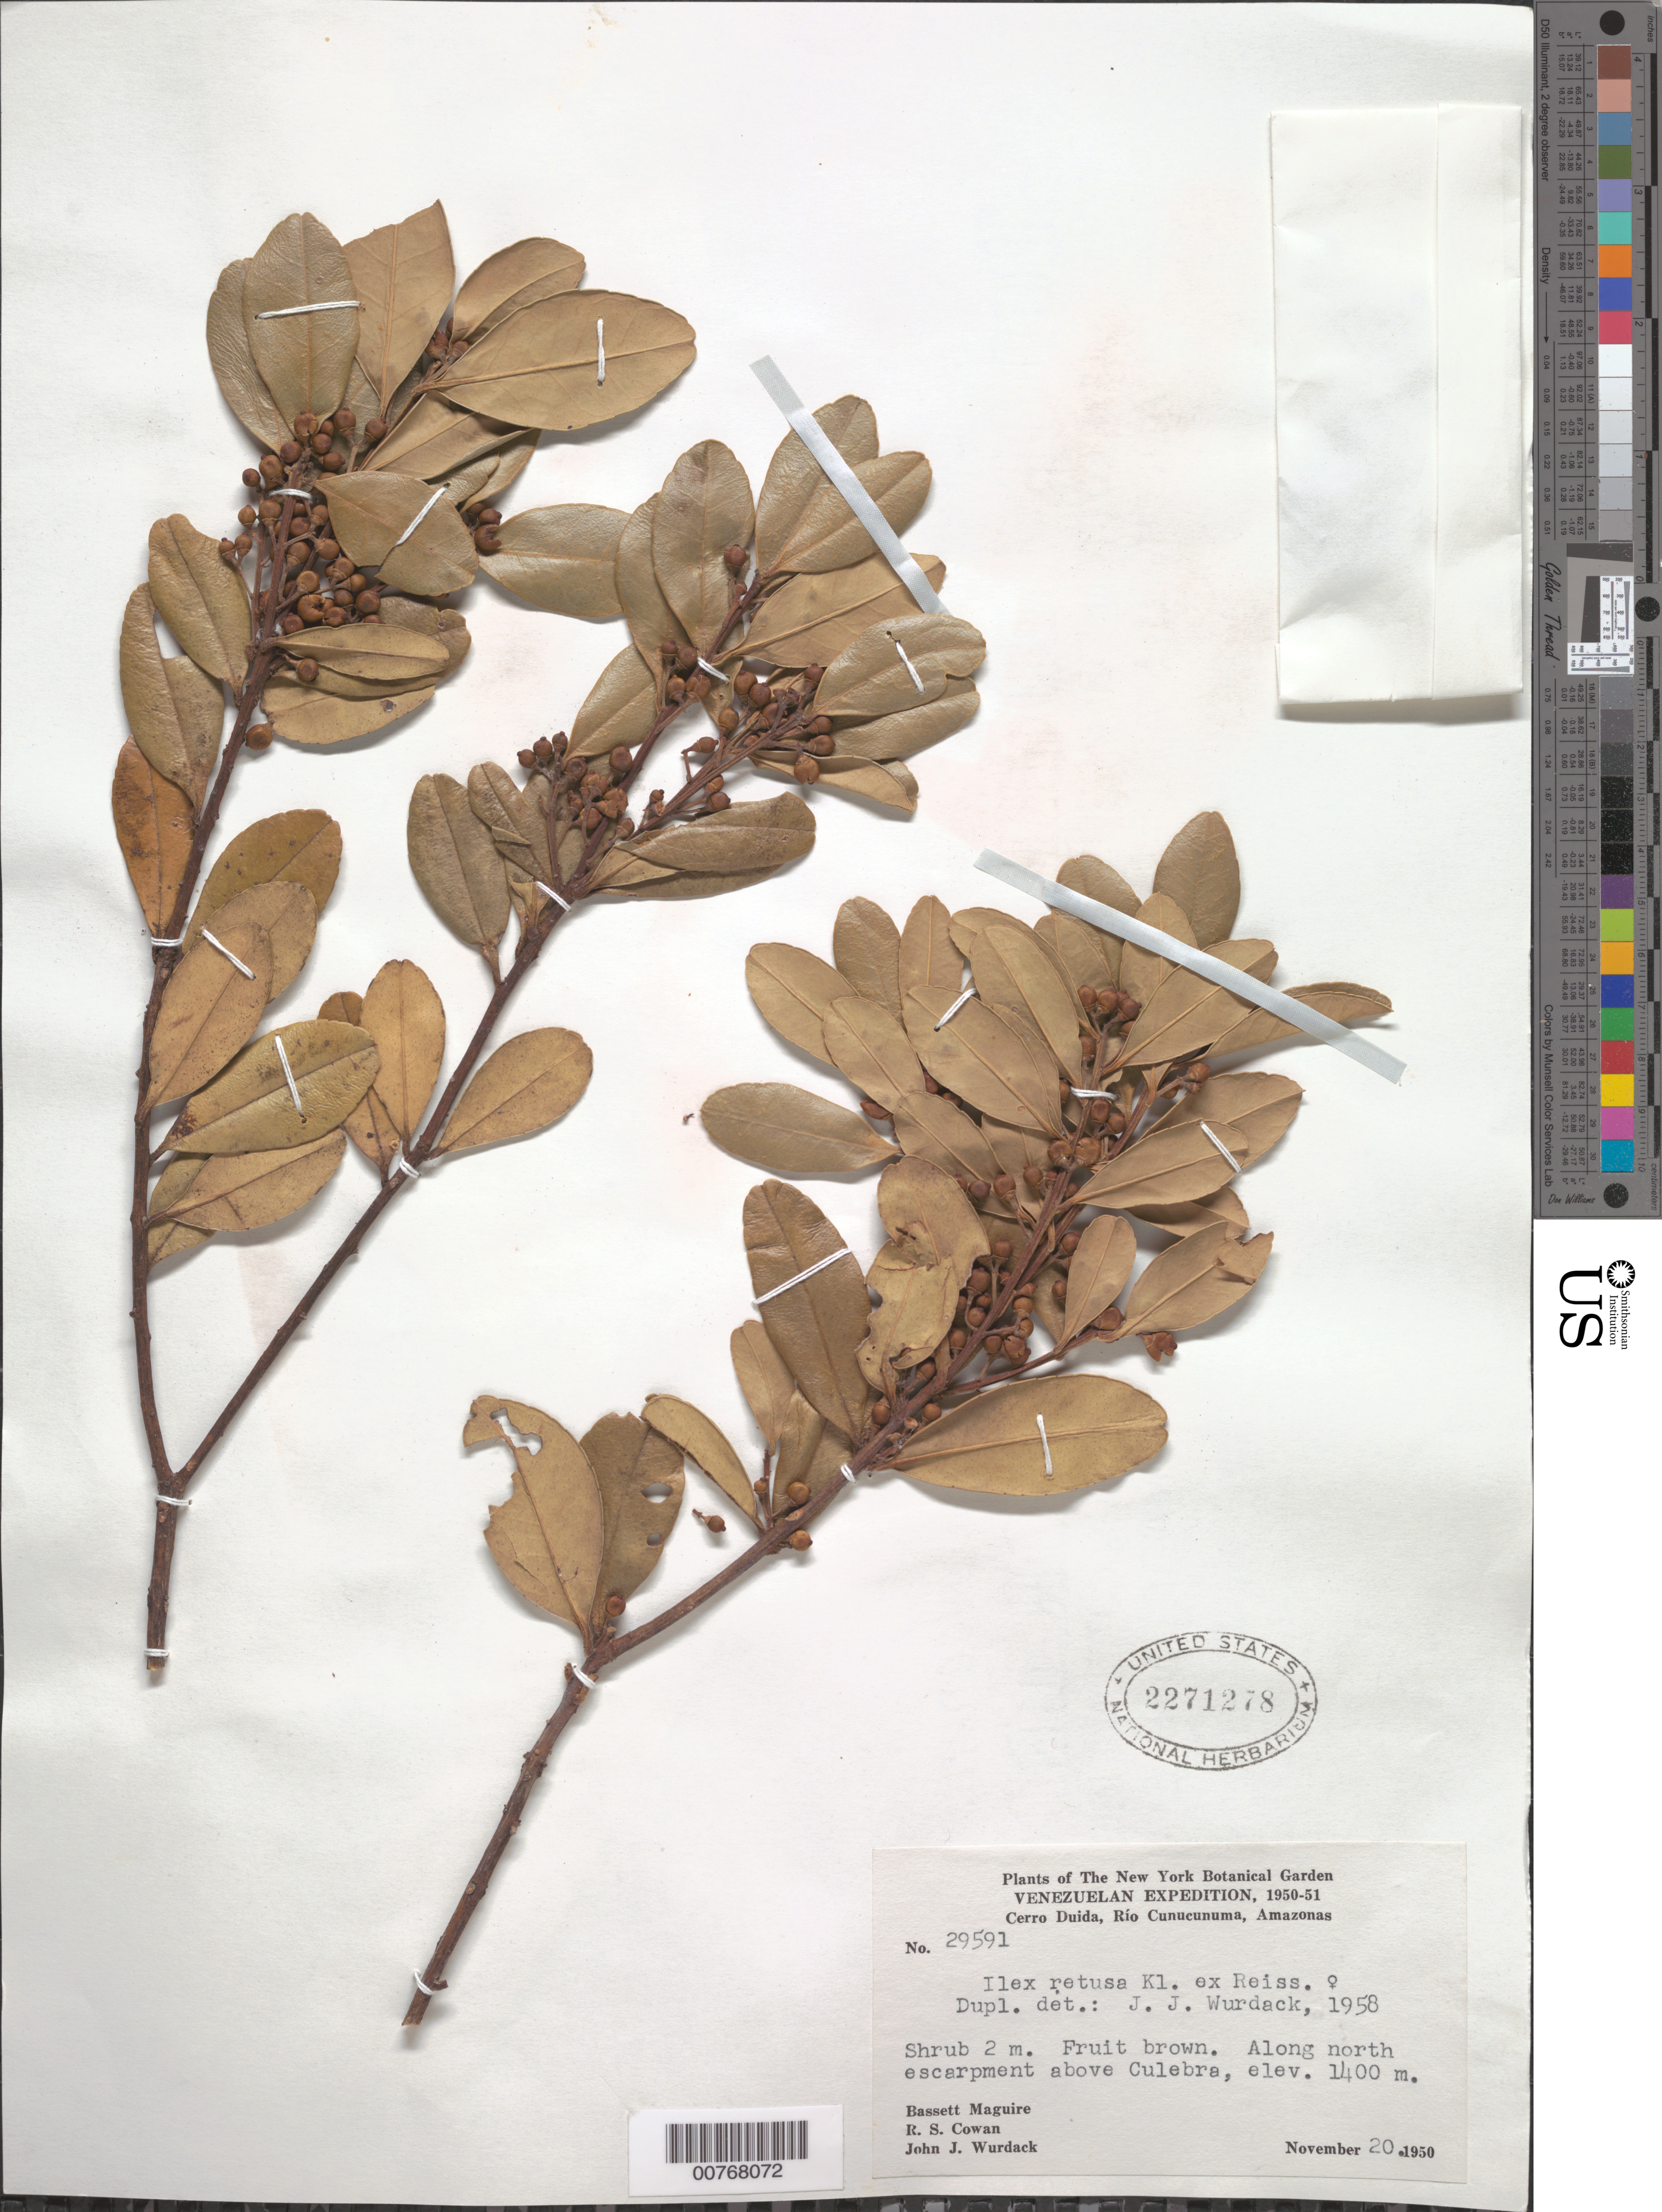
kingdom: Plantae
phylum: Tracheophyta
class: Magnoliopsida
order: Aquifoliales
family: Aquifoliaceae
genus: Ilex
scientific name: Ilex retusa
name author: Klotzsch ex Reissek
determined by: Wurdack, John J., (US), US (UNITED STATES)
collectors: B. Maguire, R. S. Cowan & J. J. Wurdack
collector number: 29591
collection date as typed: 20-Nov-50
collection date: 1950-11-20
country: Venezuela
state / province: Amazonas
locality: Cerro Duida, Río Cunucunuma; along north escarpment above Culebra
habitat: North escarpment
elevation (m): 1400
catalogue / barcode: US 2271278